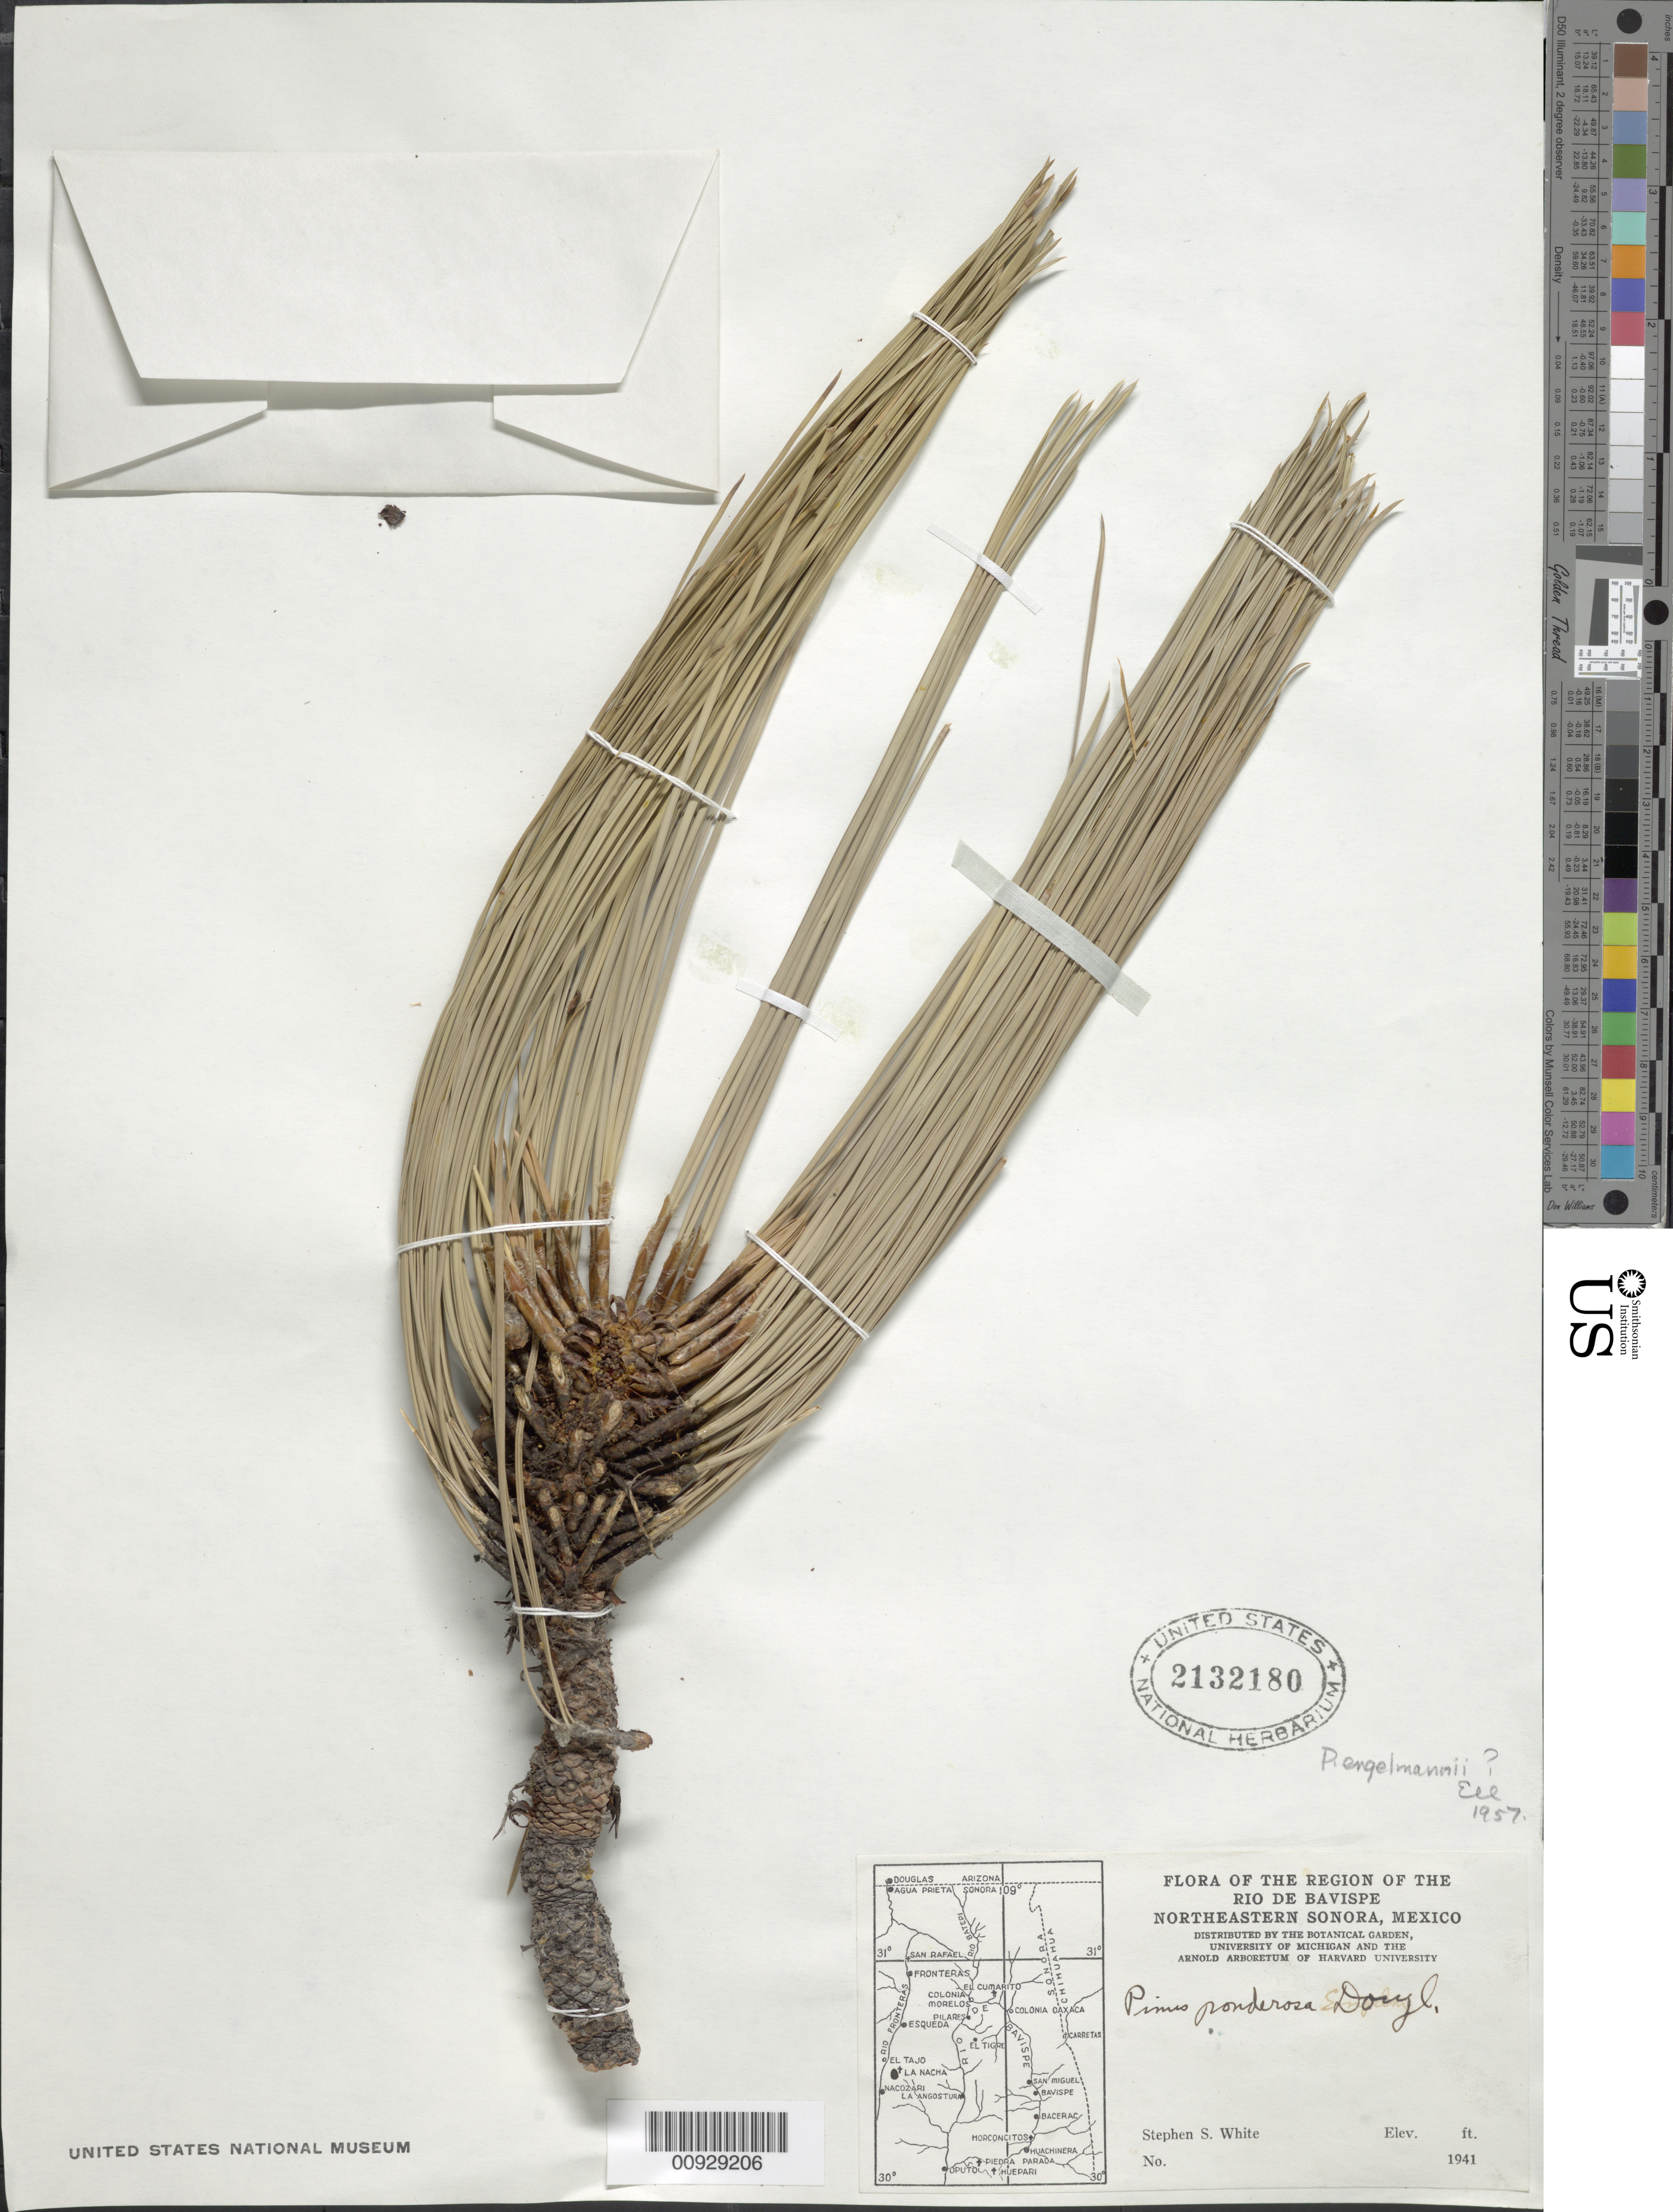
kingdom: Plantae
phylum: Tracheophyta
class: Pinopsida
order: Pinales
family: Pinaceae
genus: Pinus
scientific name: Pinus engelmannii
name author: Carrière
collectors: S. S. White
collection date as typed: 1941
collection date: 1941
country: Mexico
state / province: Sonora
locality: Region of the Río de Bavispe northeastern Sonora.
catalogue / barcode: US 2132180